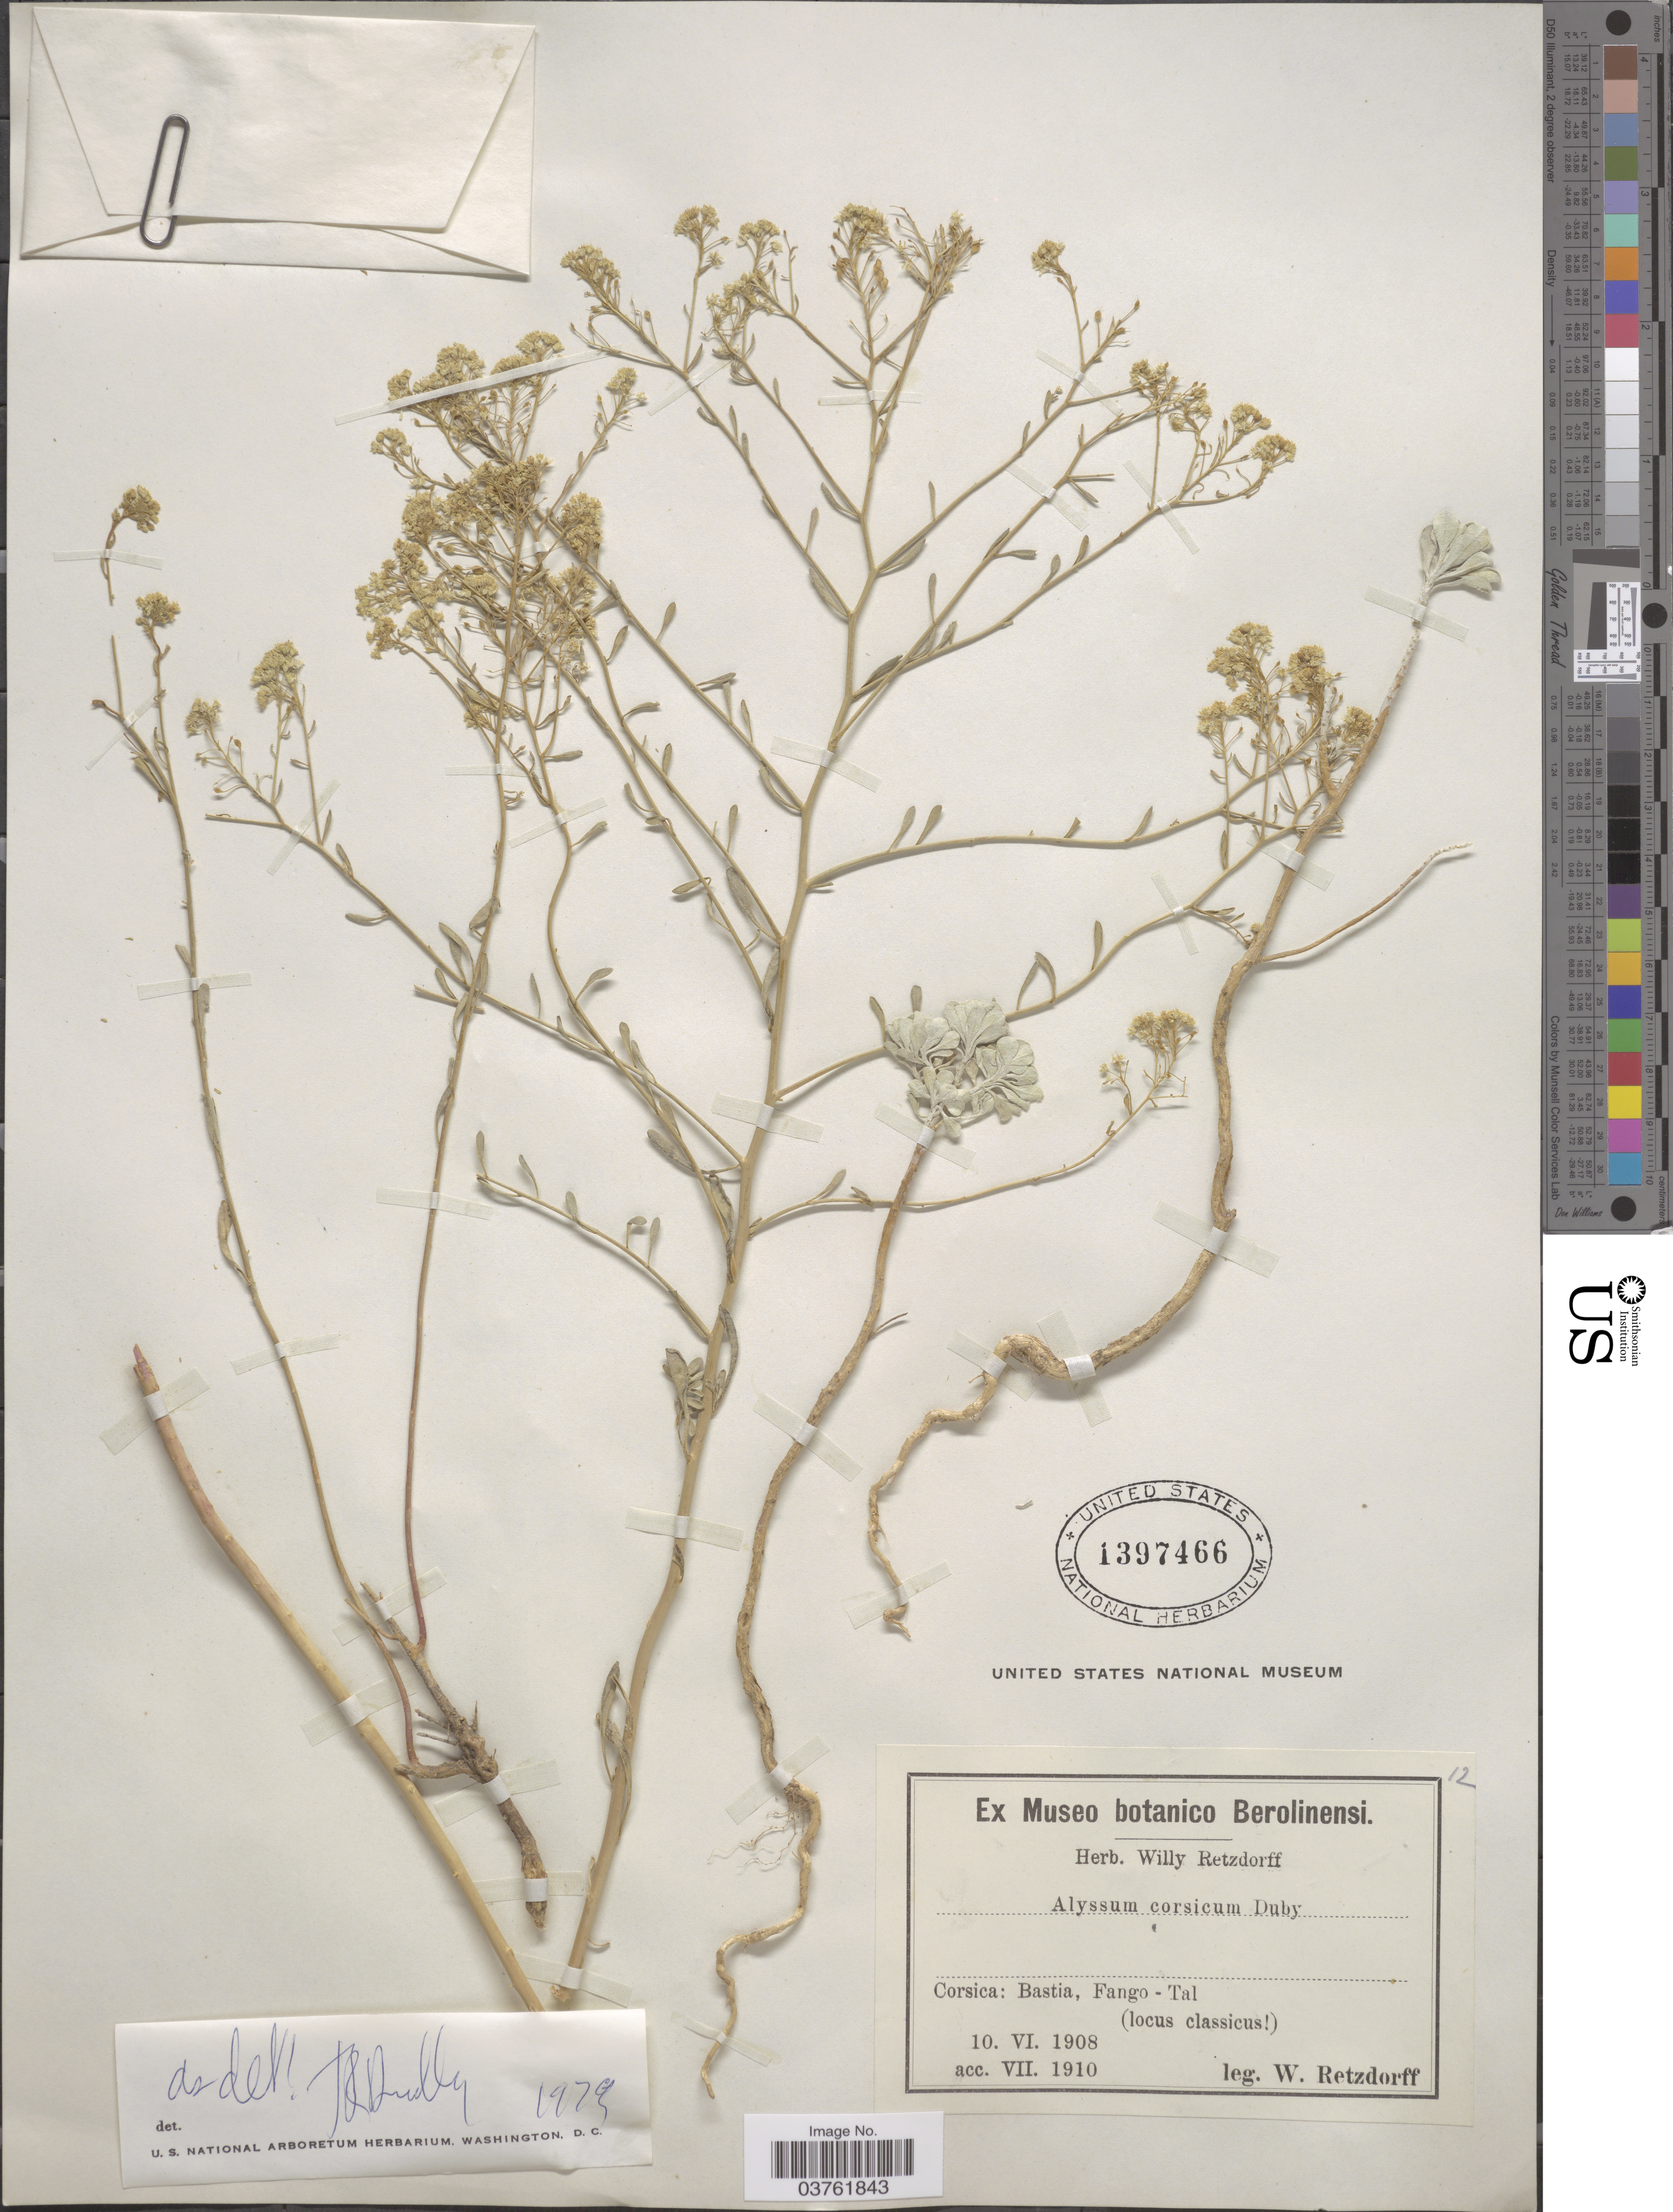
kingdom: Plantae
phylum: Tracheophyta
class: Magnoliopsida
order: Brassicales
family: Brassicaceae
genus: Alyssum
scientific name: Alyssum corsicum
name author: Duby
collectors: W. Retzdorff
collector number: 12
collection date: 1908-06-10/1910-07-10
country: France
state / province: Corsica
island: Corse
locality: Bastia, Fango - Tal.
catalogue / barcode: US 1397466